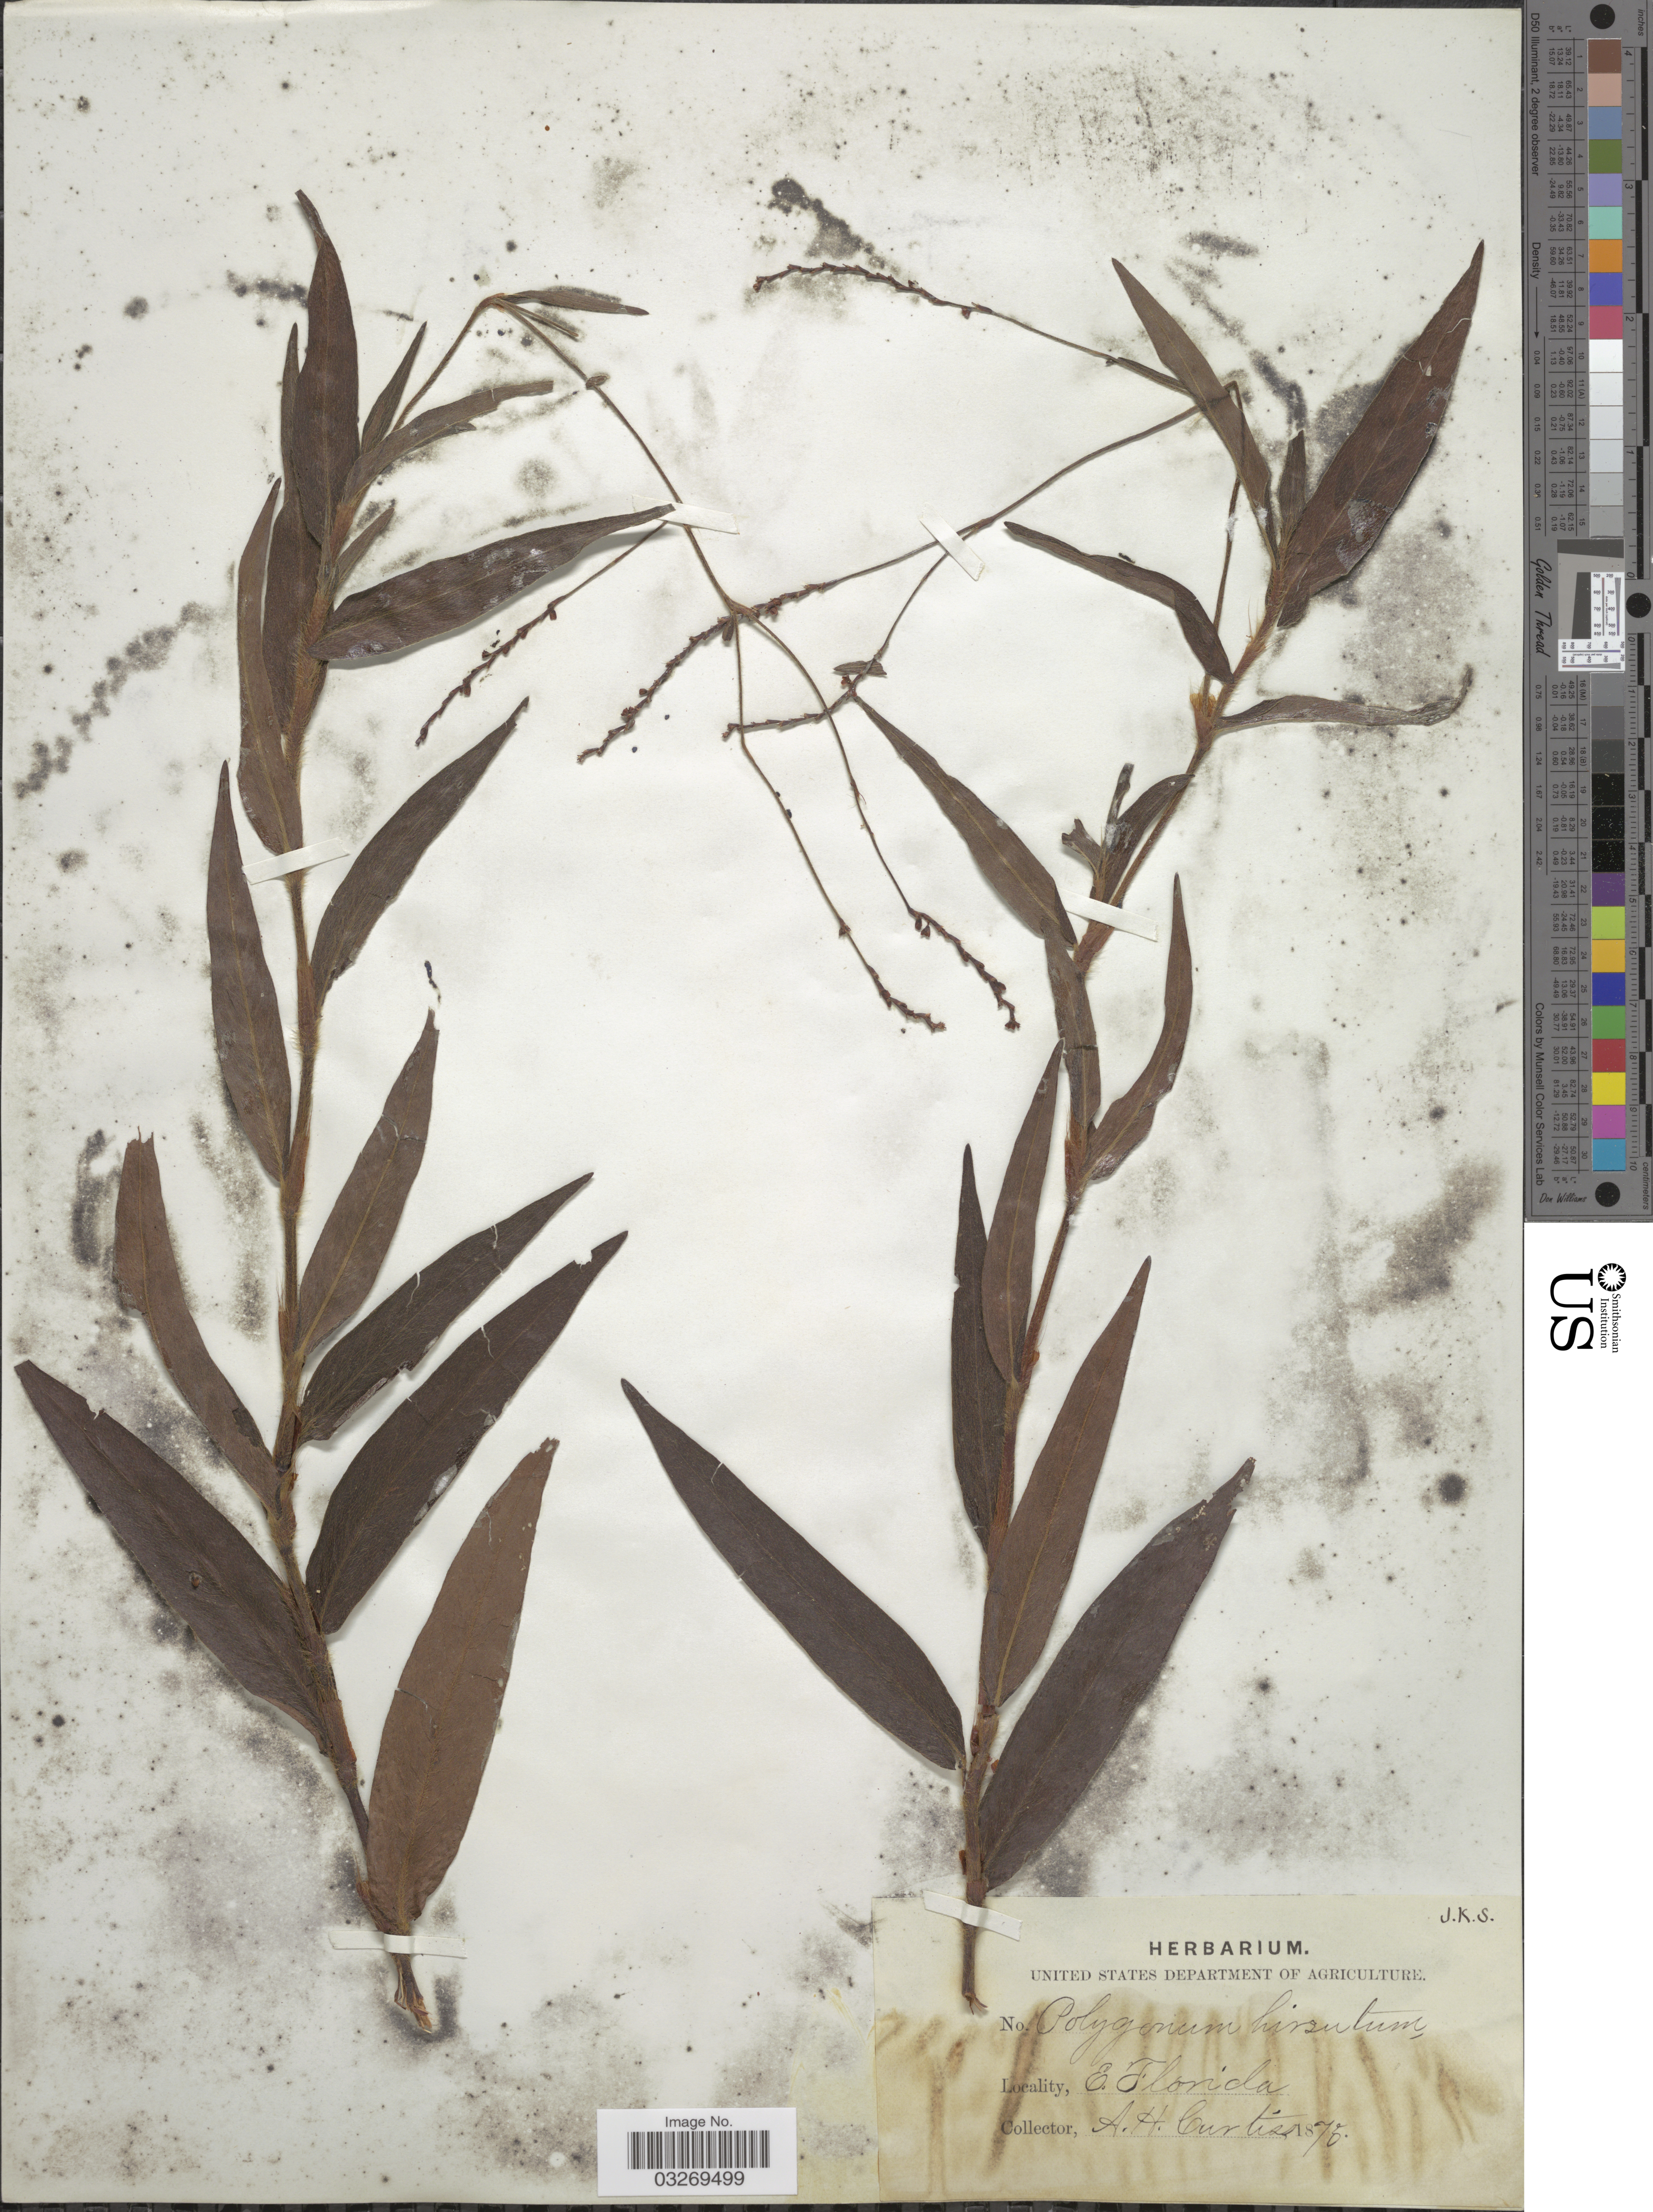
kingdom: Plantae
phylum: Tracheophyta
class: Magnoliopsida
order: Caryophyllales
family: Polygonaceae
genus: Persicaria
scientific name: Persicaria hirsuta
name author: (Walter) Small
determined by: Atha, D. E.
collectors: A. H. Curtiss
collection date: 1875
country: United States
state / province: Florida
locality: E. Florida.